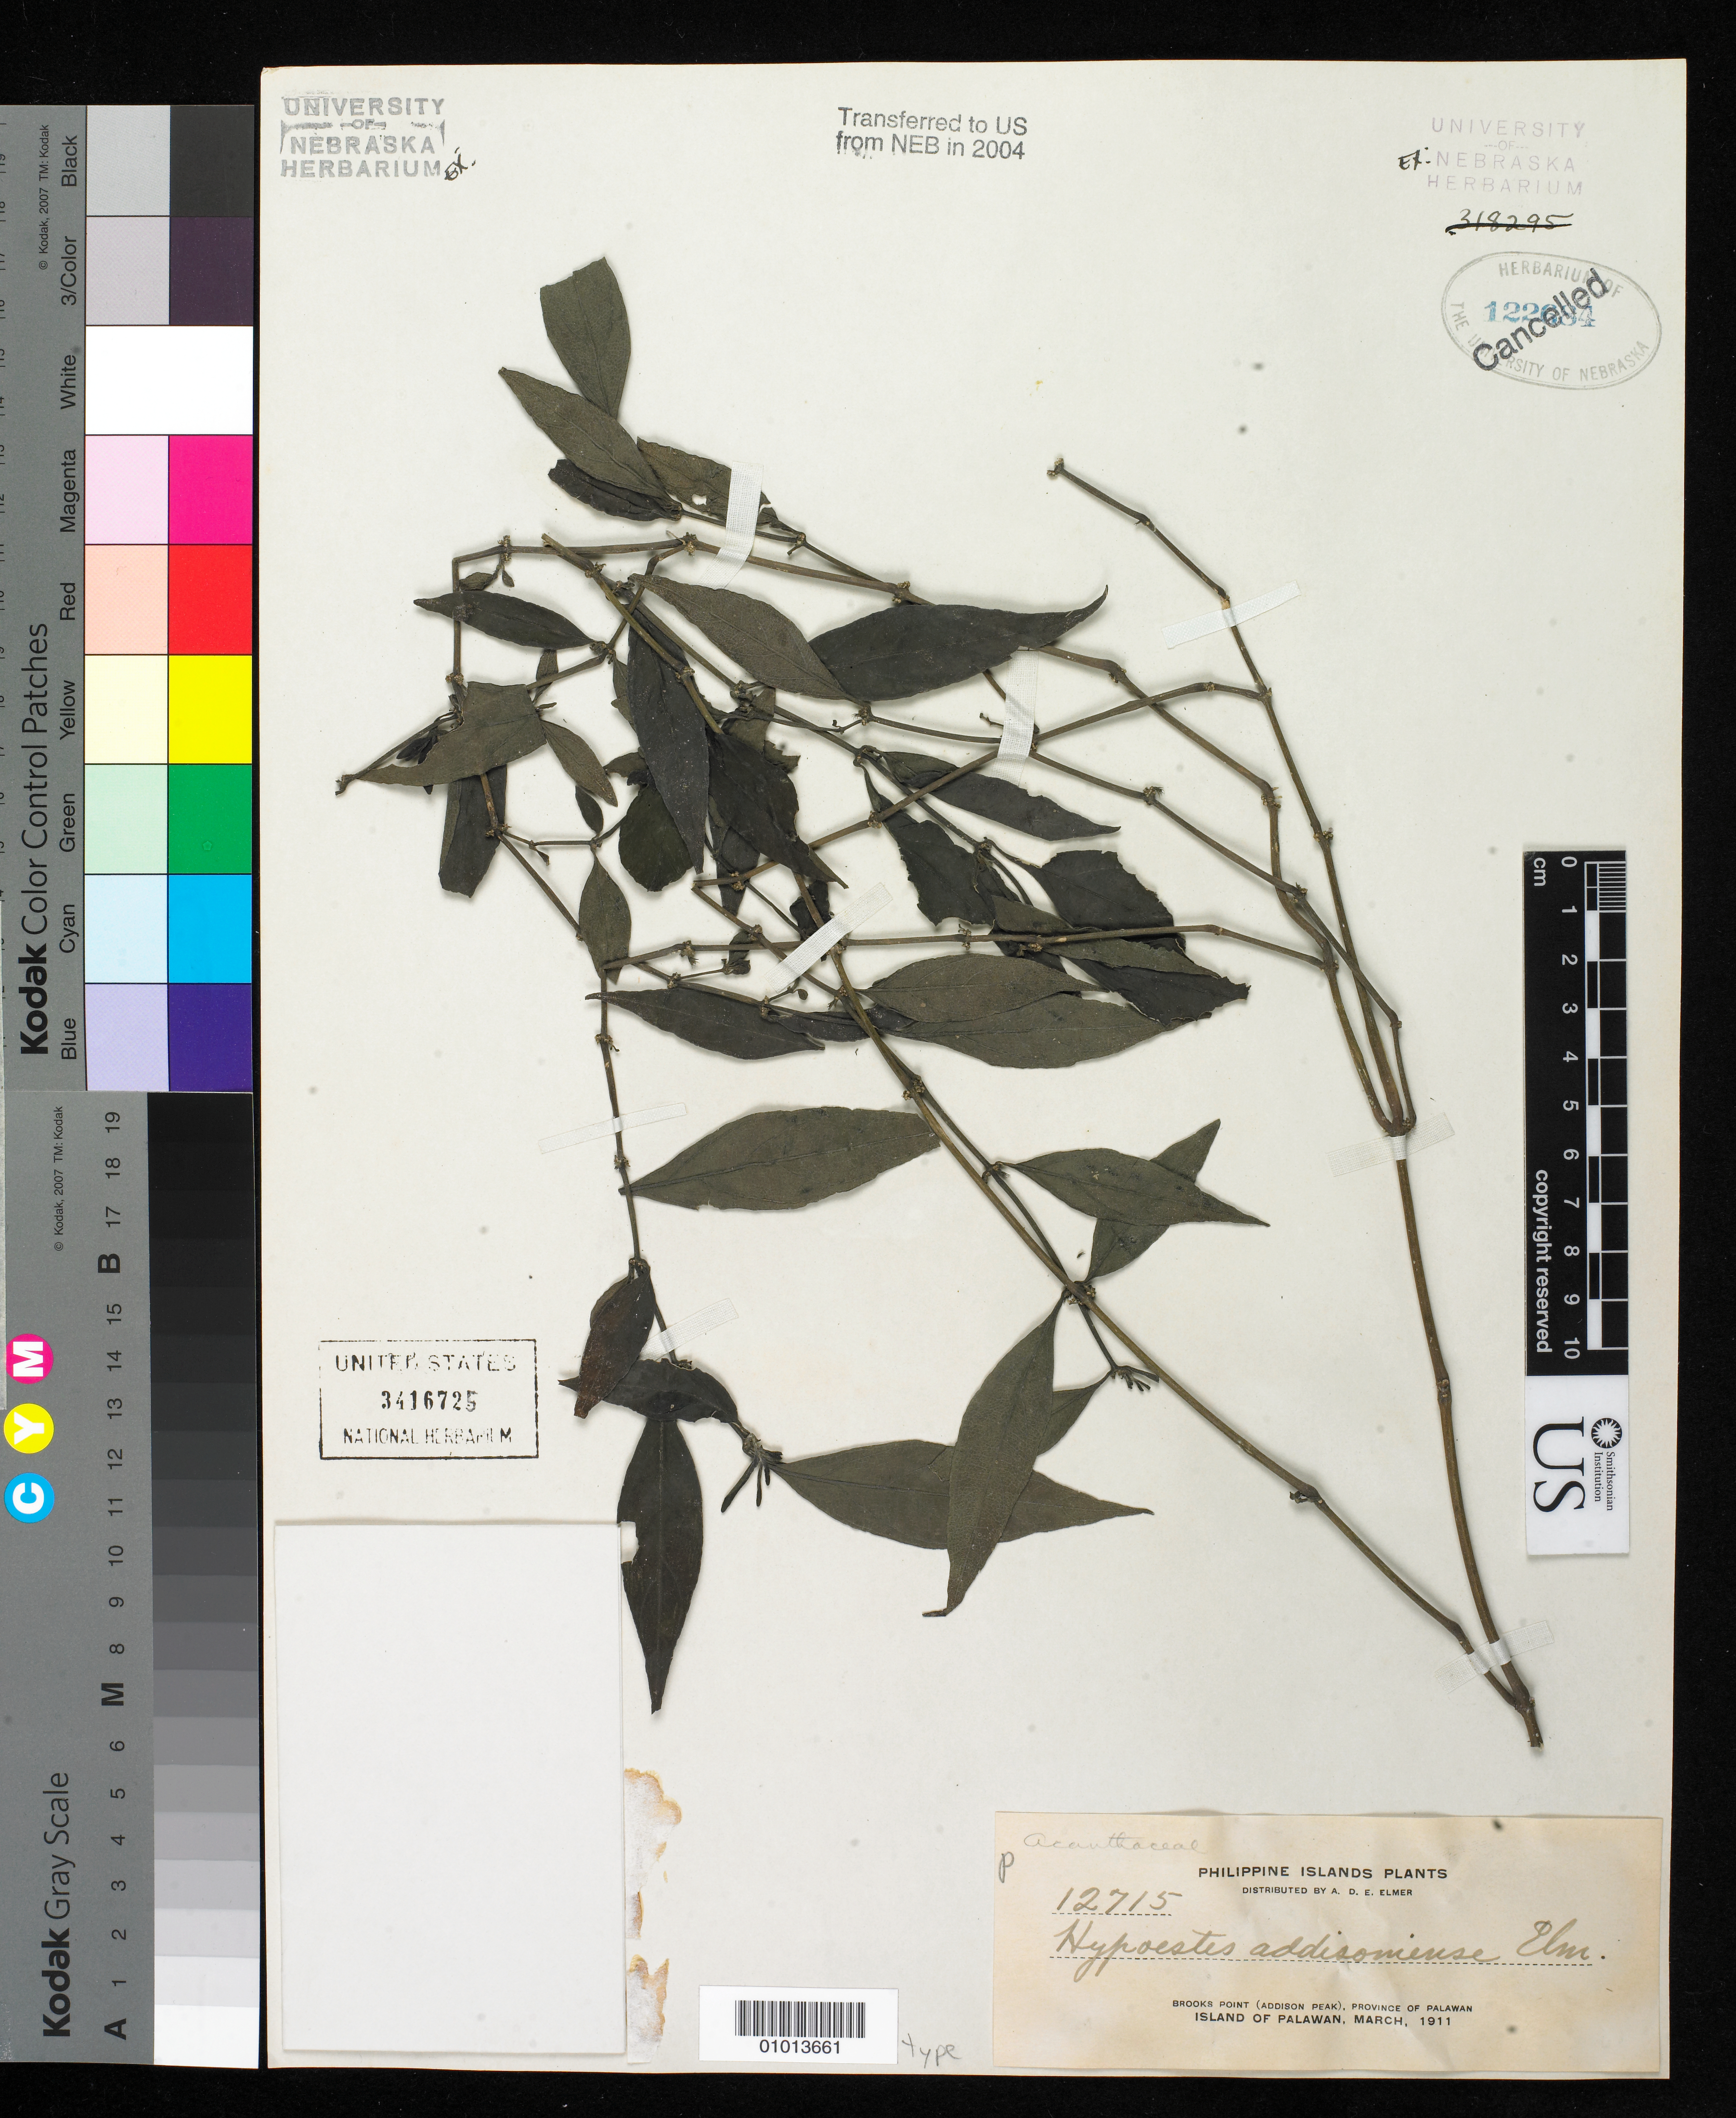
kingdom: Plantae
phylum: Tracheophyta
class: Magnoliopsida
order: Lamiales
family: Acanthaceae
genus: Hypoestes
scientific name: Hypoestes addisoniense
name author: Elmer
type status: Isotype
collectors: A. D. E. Elmer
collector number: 12715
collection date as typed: Mar 1911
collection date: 1911-03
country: Philippines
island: Palawan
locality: Brooks Point (Addison Peak), Province of Palawan.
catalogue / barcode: US 3416725